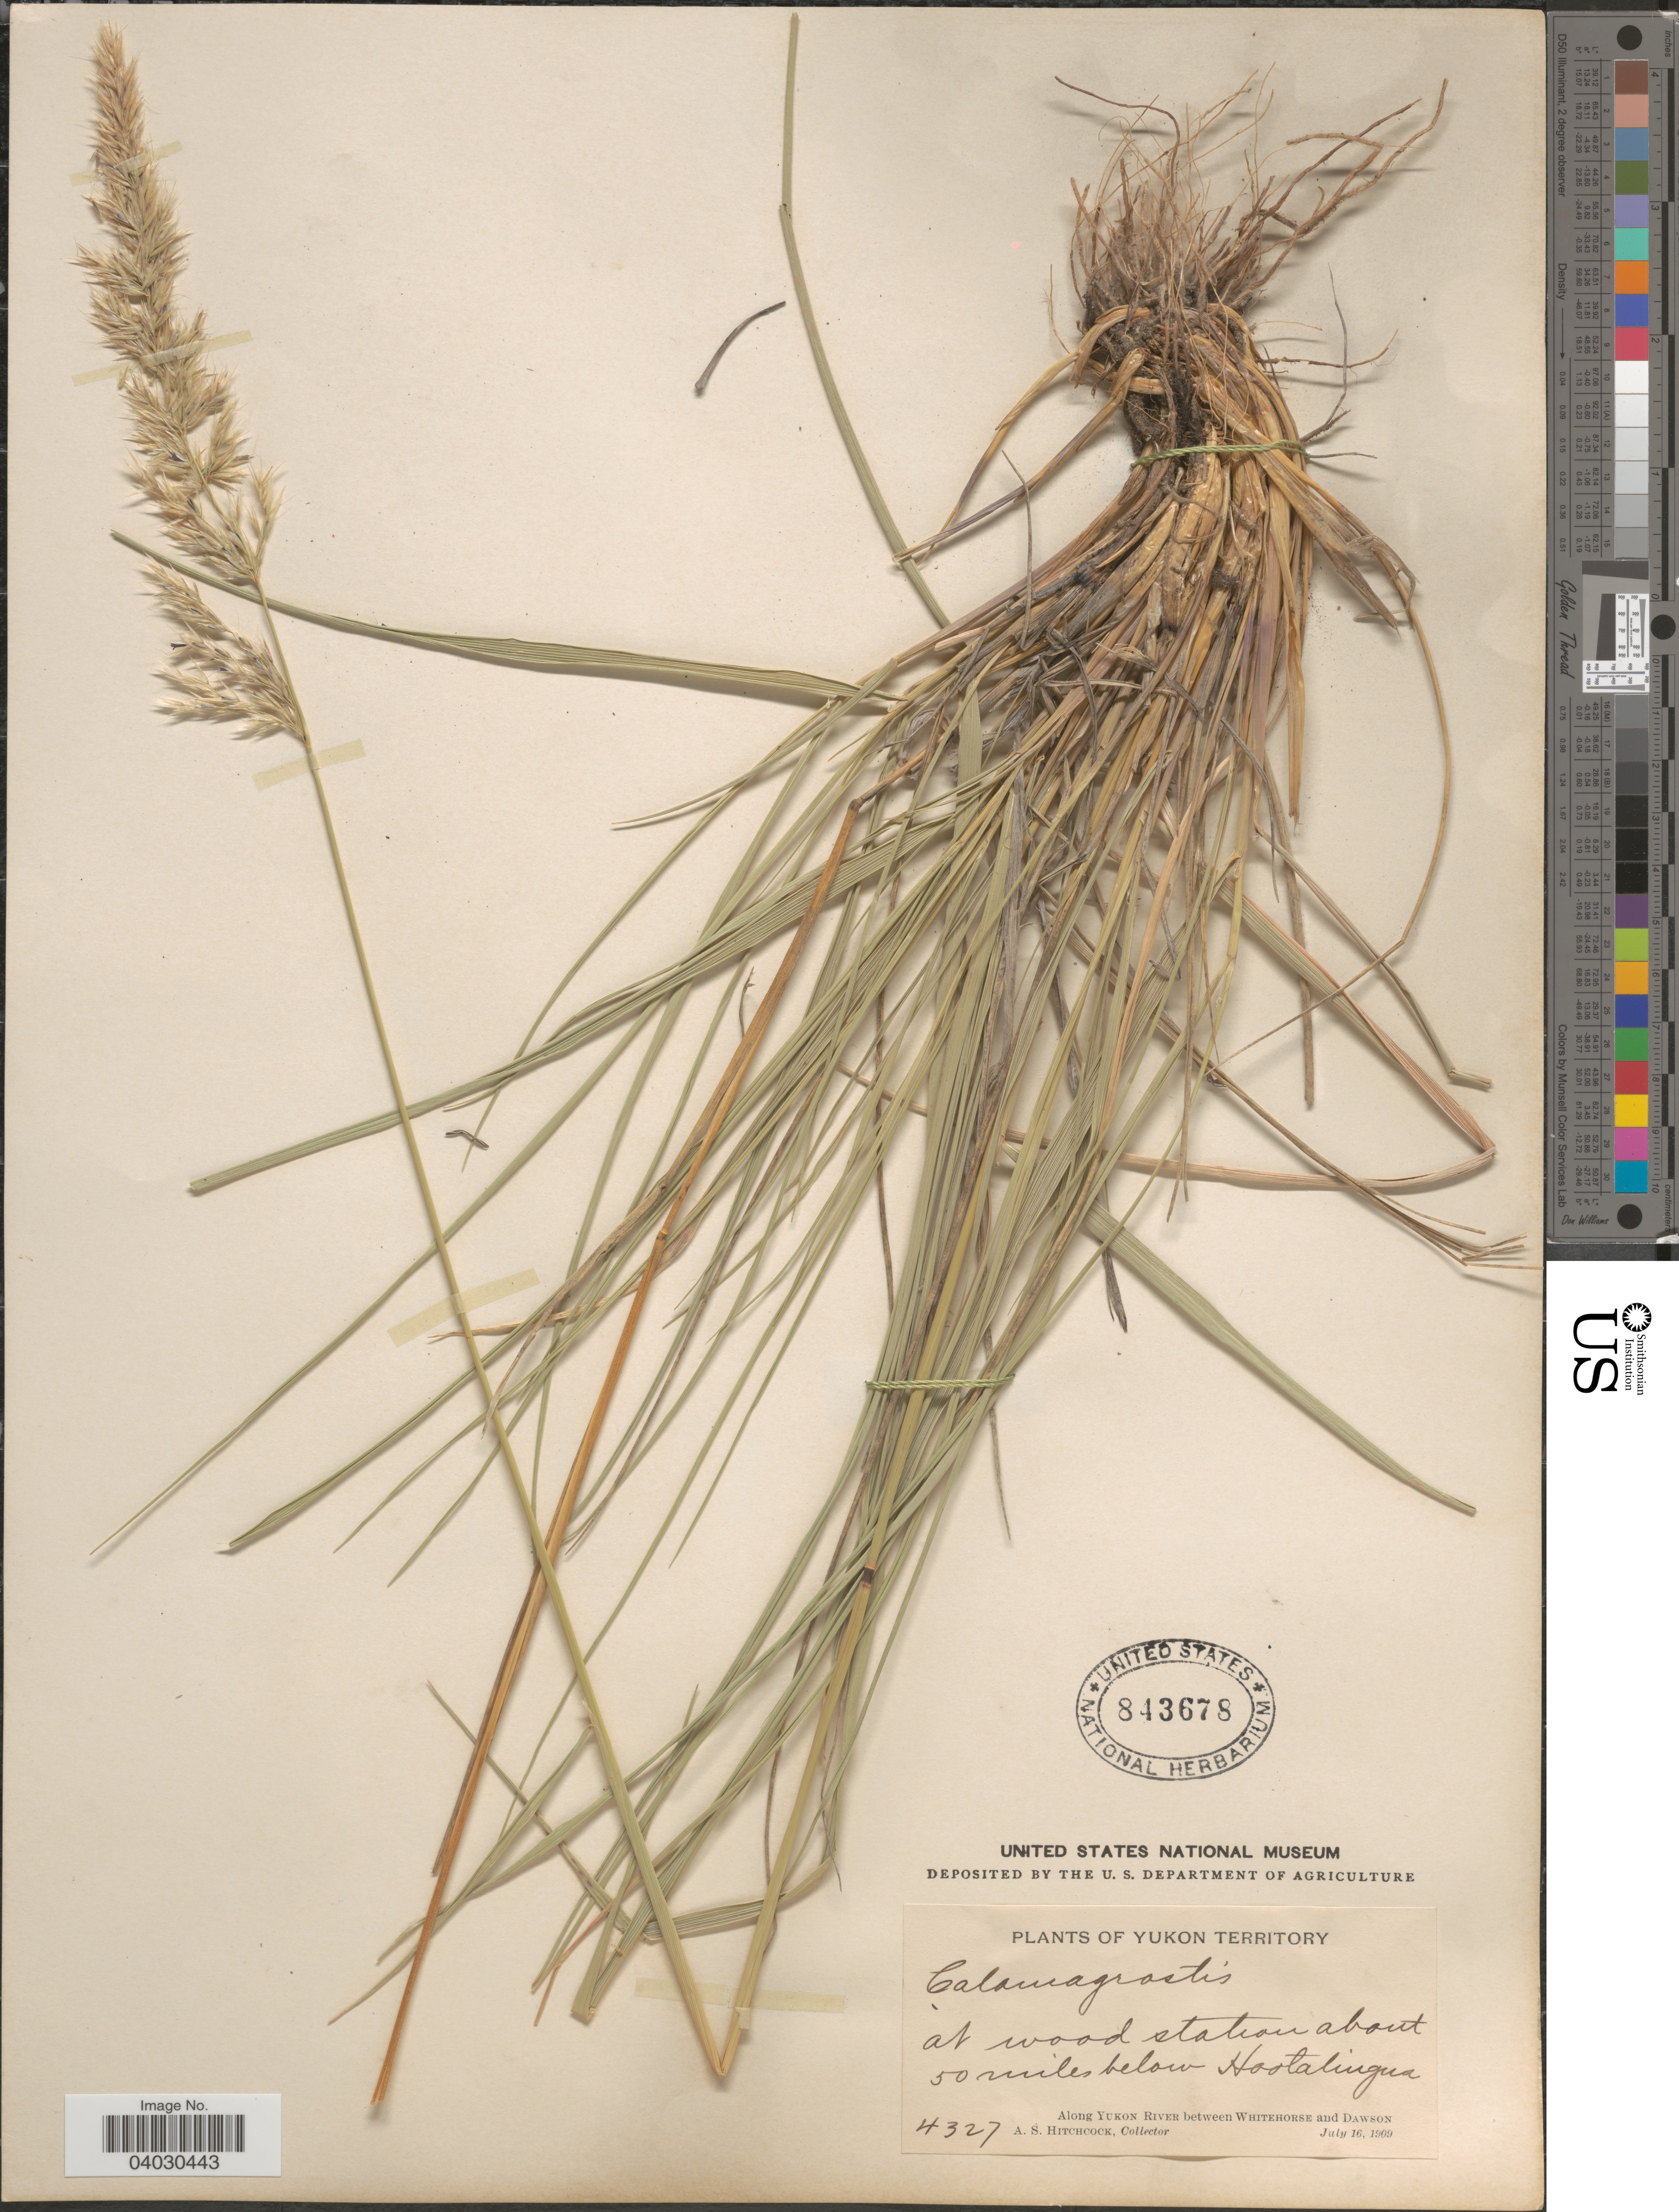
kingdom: Plantae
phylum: Tracheophyta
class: Liliopsida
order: Poales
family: Poaceae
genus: Calamagrostis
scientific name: Calamagrostis purpurascens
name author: R. Br.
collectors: A. S. Hitchcock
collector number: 4327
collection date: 1909-07-16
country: Canada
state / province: Yukon Territory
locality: At wood station about 50 miles below Hootalingua. Along Yukon River between Whitehorse and Dawson.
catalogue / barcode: US 843678